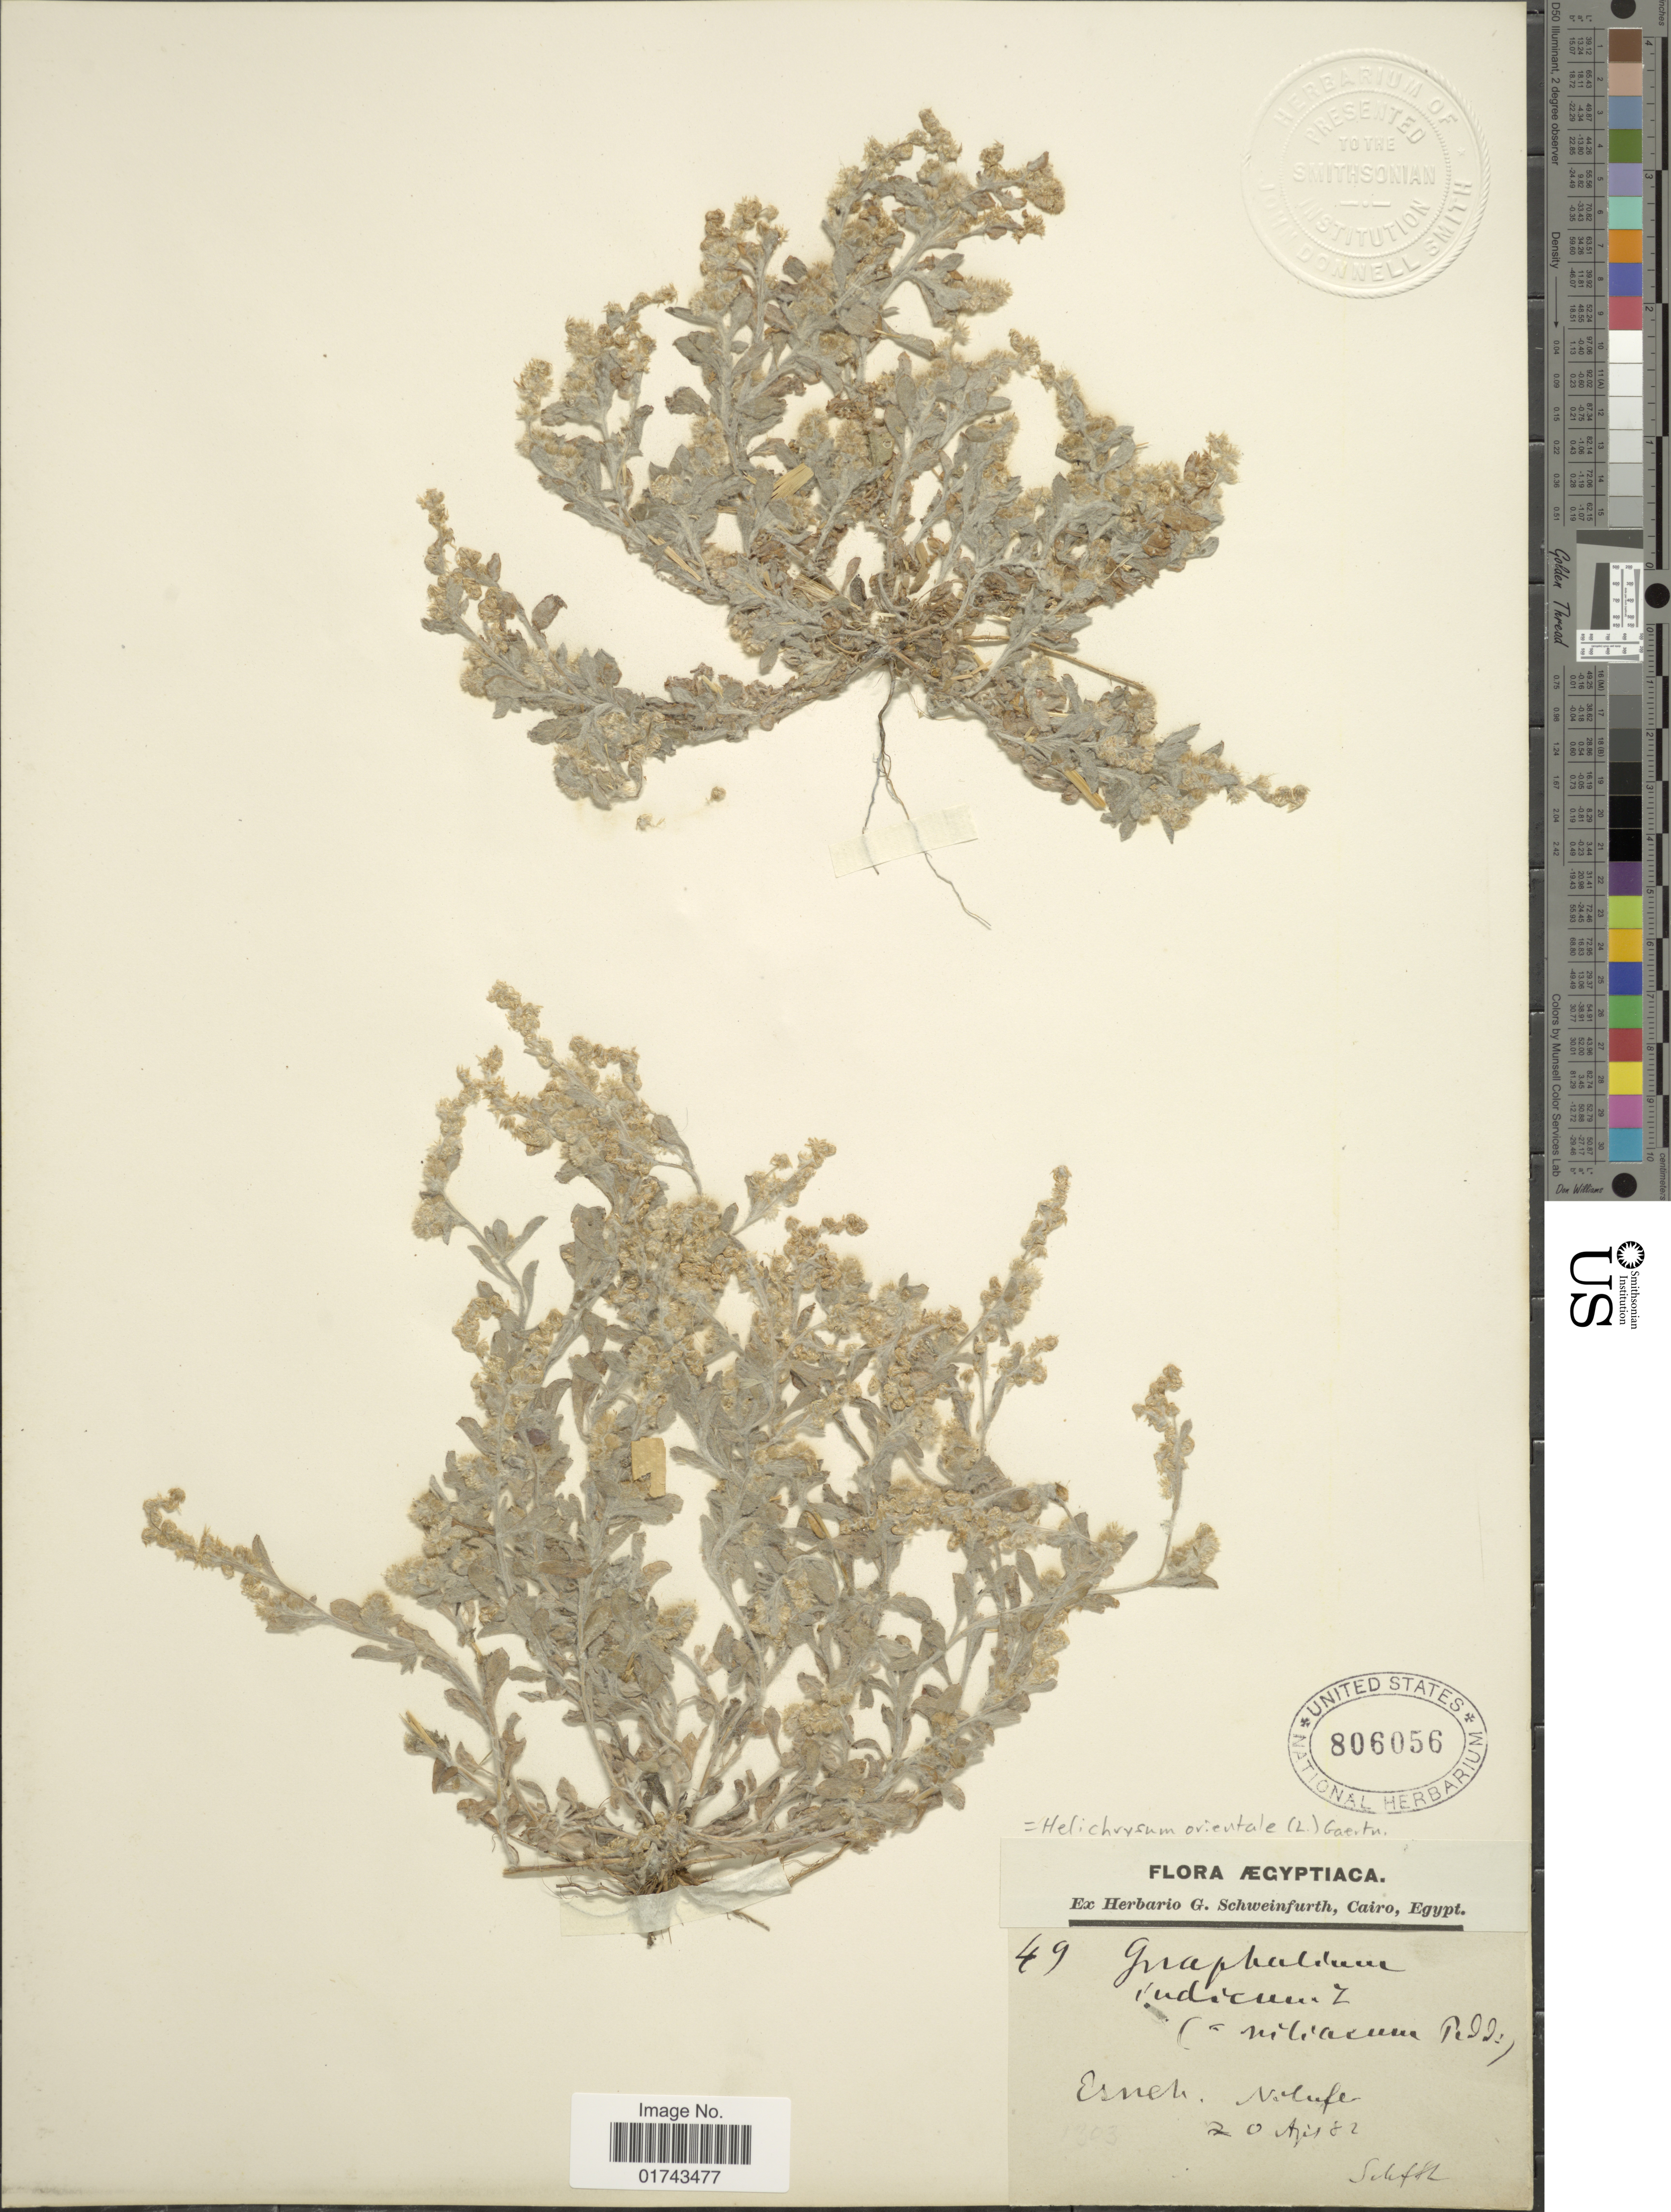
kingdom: Plantae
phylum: Tracheophyta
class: Magnoliopsida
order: Asterales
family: Asteraceae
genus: Helichrysum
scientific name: Helichrysum orientale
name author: Gaertn.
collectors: Schift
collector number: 49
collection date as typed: Transcribed d/m/y: 20/8/82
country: Egypt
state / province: Qina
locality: Esnch, N. Lufe [interpreted]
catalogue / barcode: US 806056